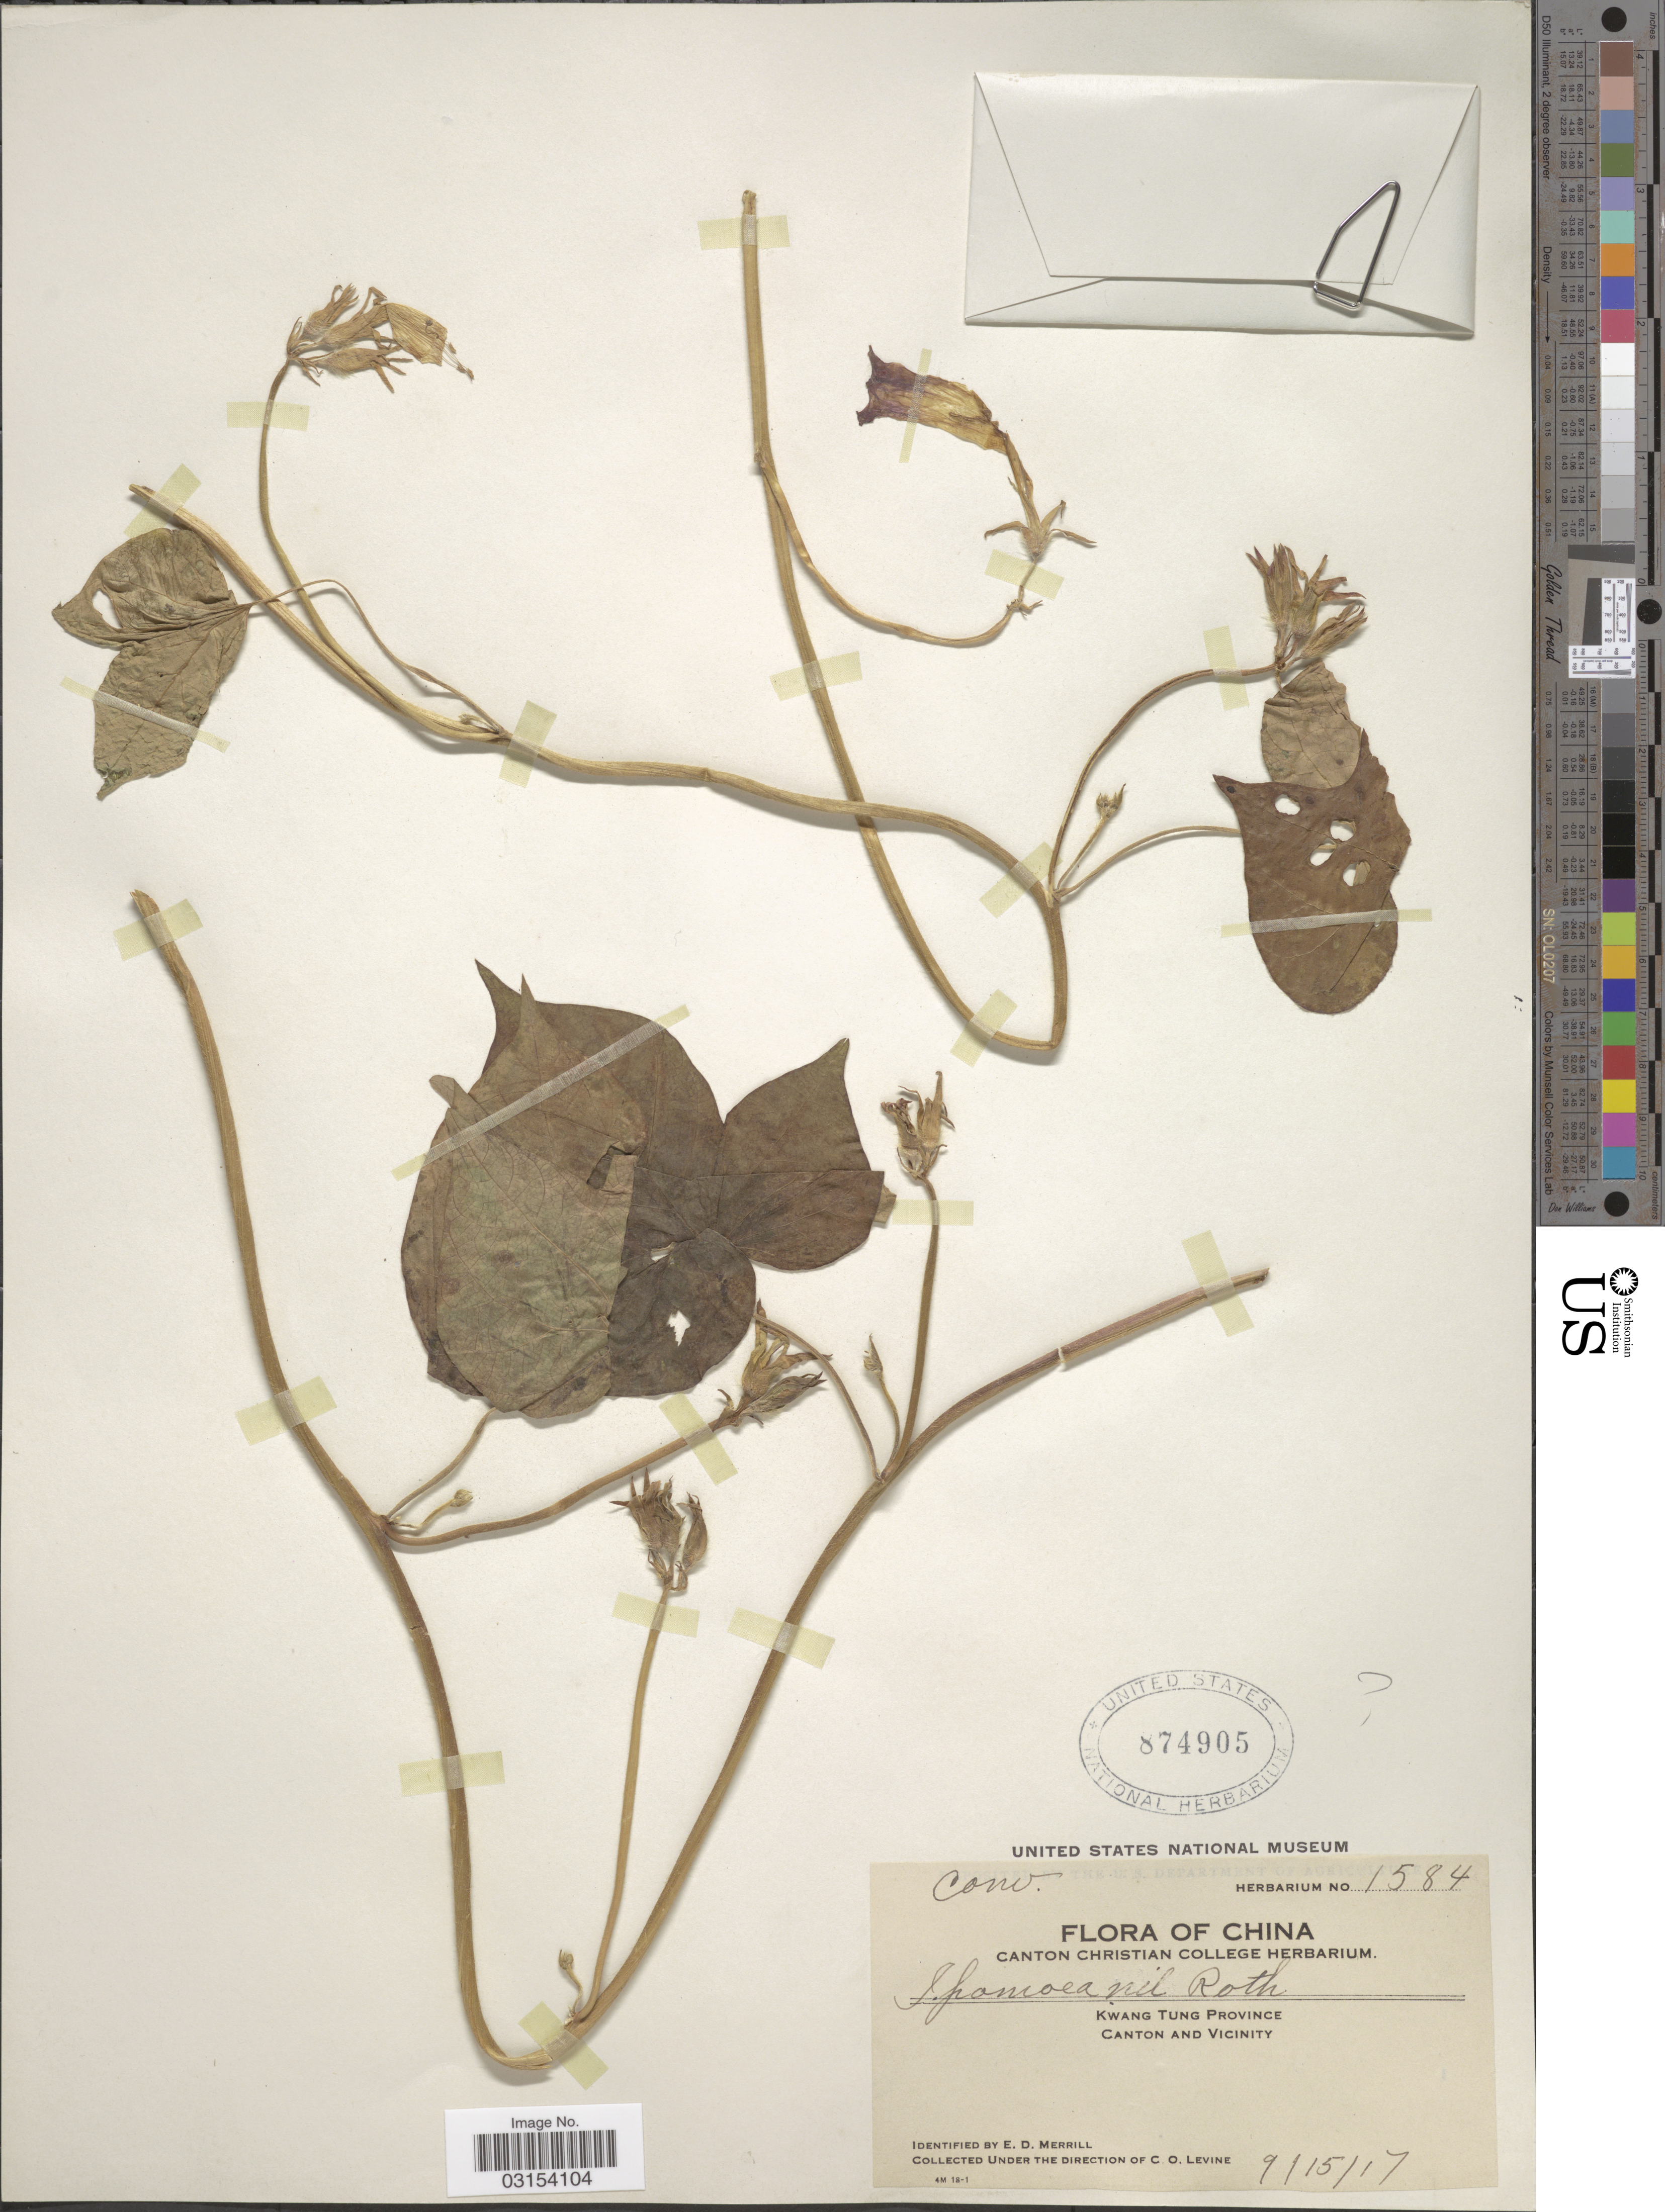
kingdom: Plantae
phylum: Tracheophyta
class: Magnoliopsida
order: Solanales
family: Convolvulaceae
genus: Ipomoea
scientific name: Ipomoea nil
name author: (L.) Roth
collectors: C. O. Levine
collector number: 1584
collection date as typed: Transcribed d/m/y: 15/9/17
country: China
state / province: Guangdong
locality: Kwang Tung Province, Canton and Vicinity.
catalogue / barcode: US 874905